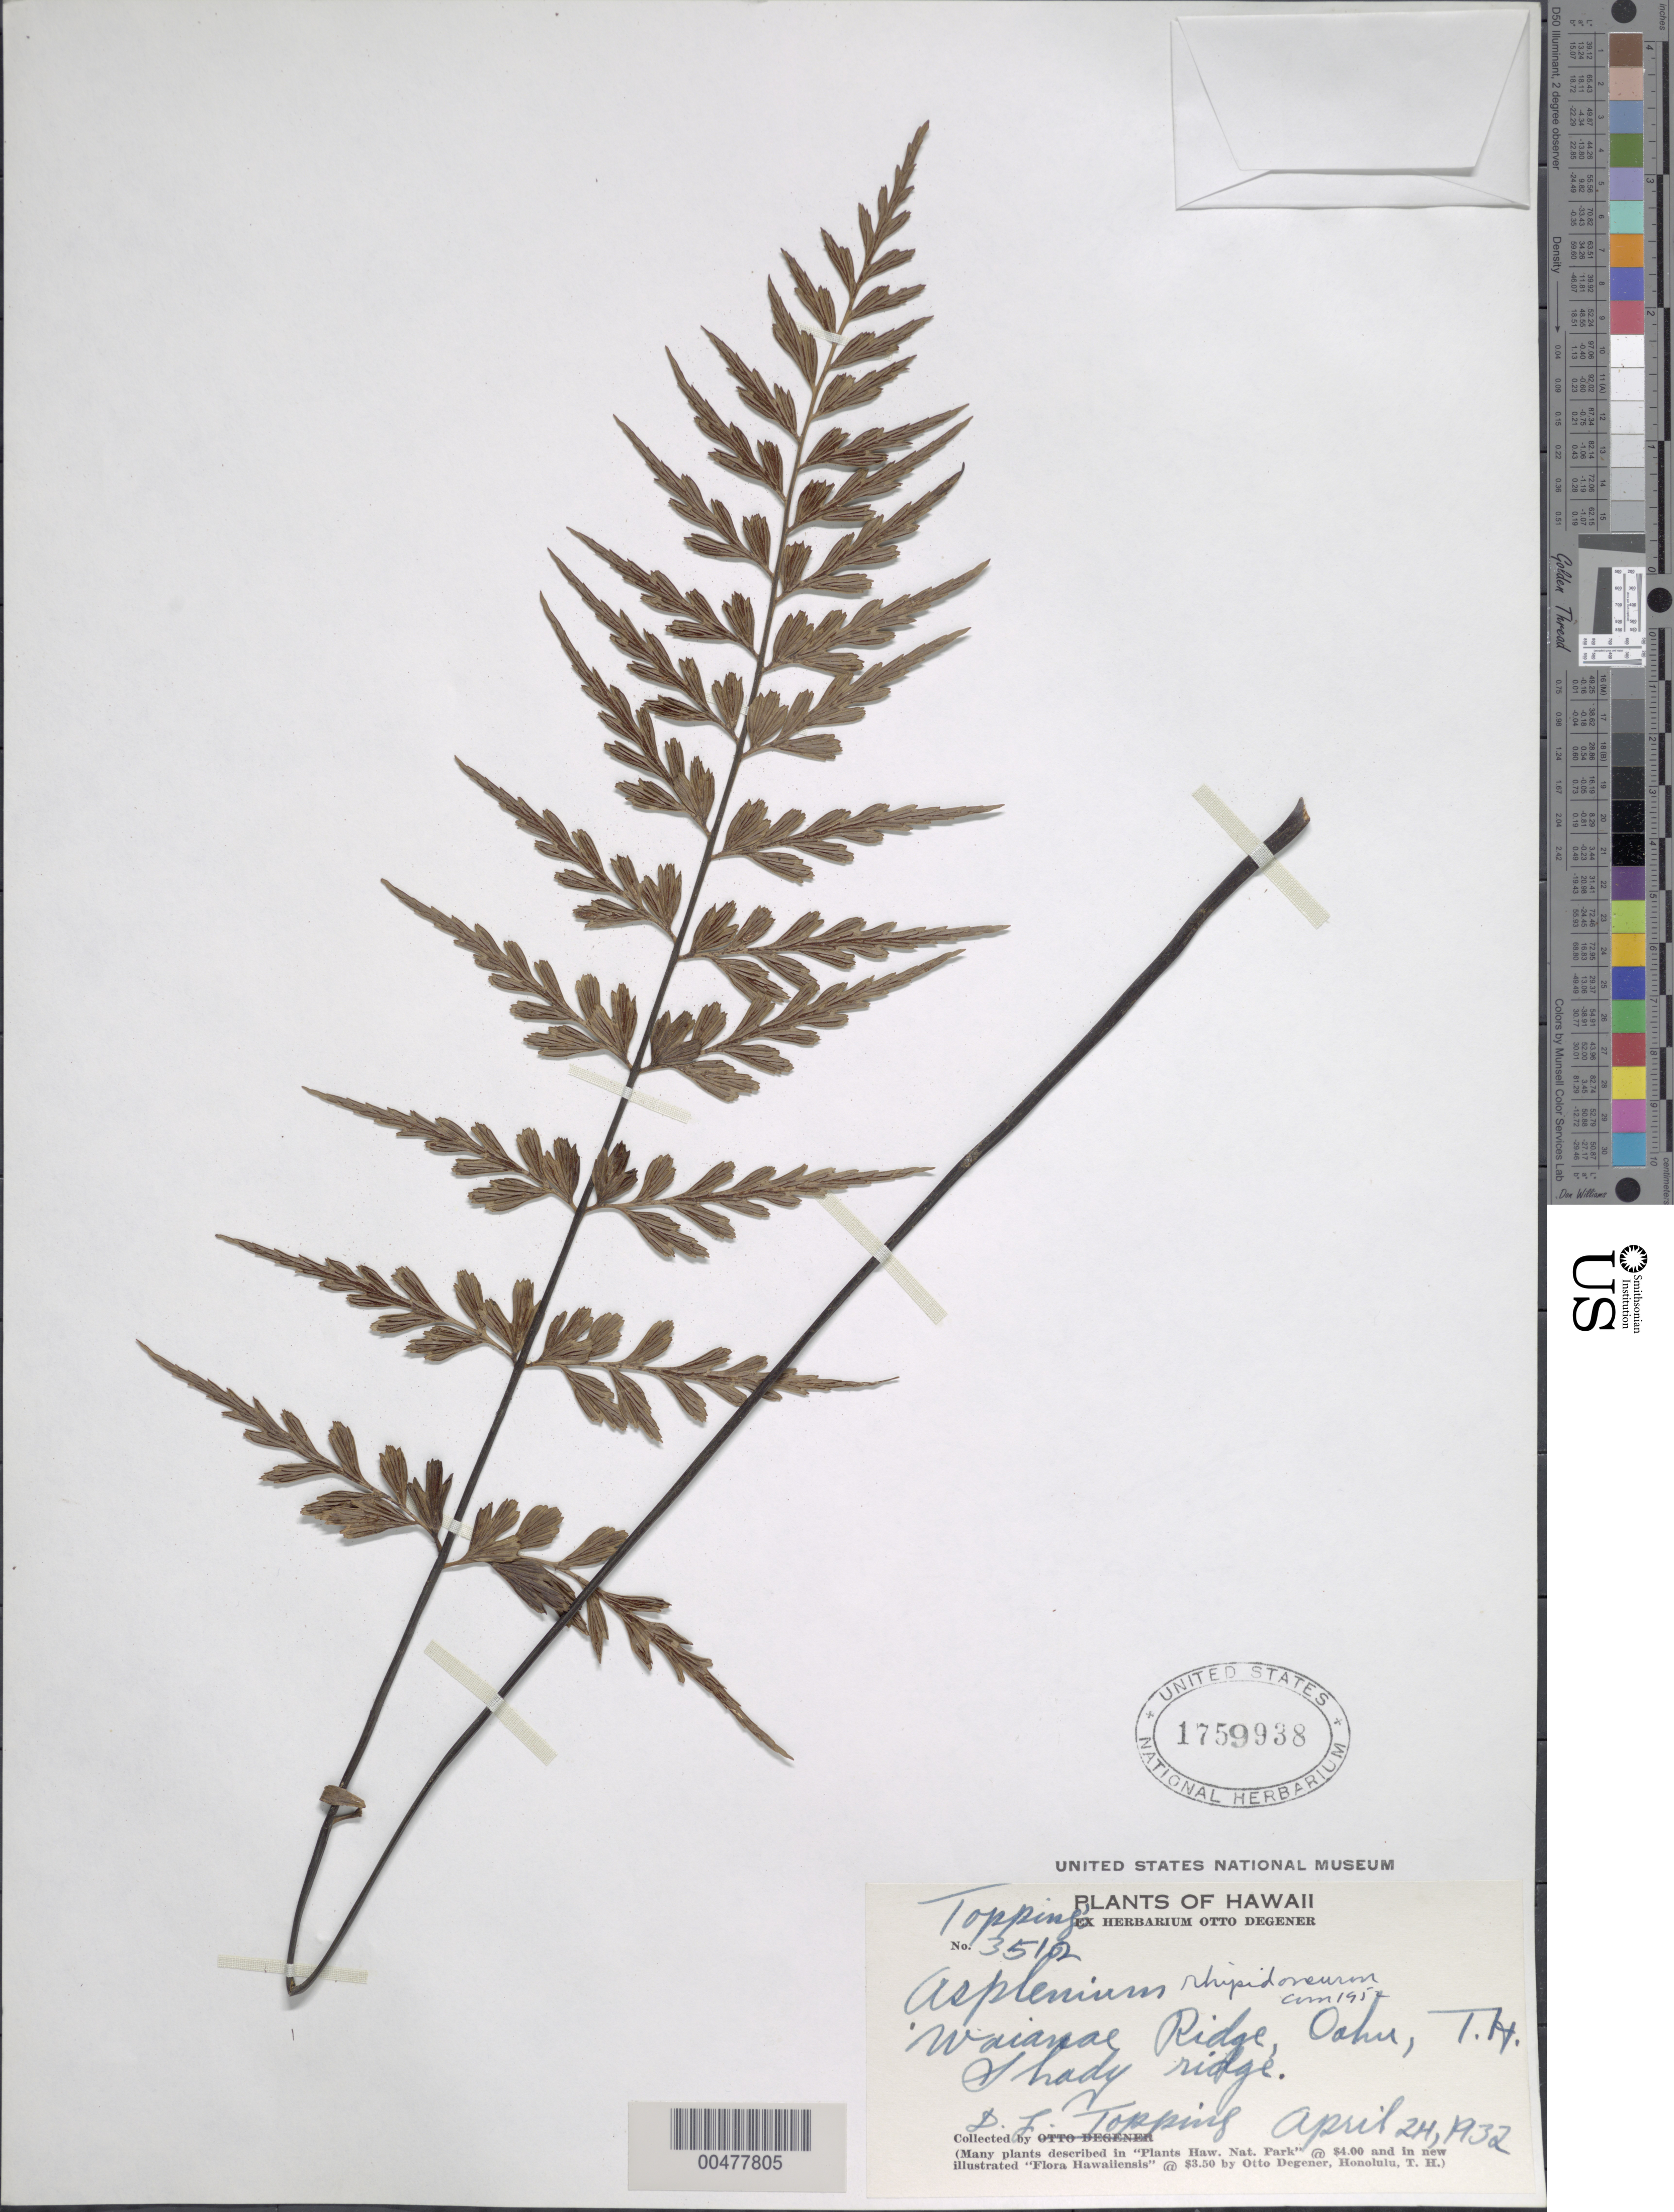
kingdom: Plantae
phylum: Tracheophyta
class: Polypodiopsida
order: Polypodiales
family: Aspleniaceae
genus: Asplenium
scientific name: Asplenium aethiopicum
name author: (Burm. f.) Bech.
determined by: Wagner, W. L., (BOT), Smithsonian Institution - National Museum of Natural History (UNITED STATES)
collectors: D. L. Topping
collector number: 3512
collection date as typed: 24 Apr 1932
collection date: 1932-04-24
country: United States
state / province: Hawaii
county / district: Honolulu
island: Oahu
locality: Waianae Ridge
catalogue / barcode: US 1759938